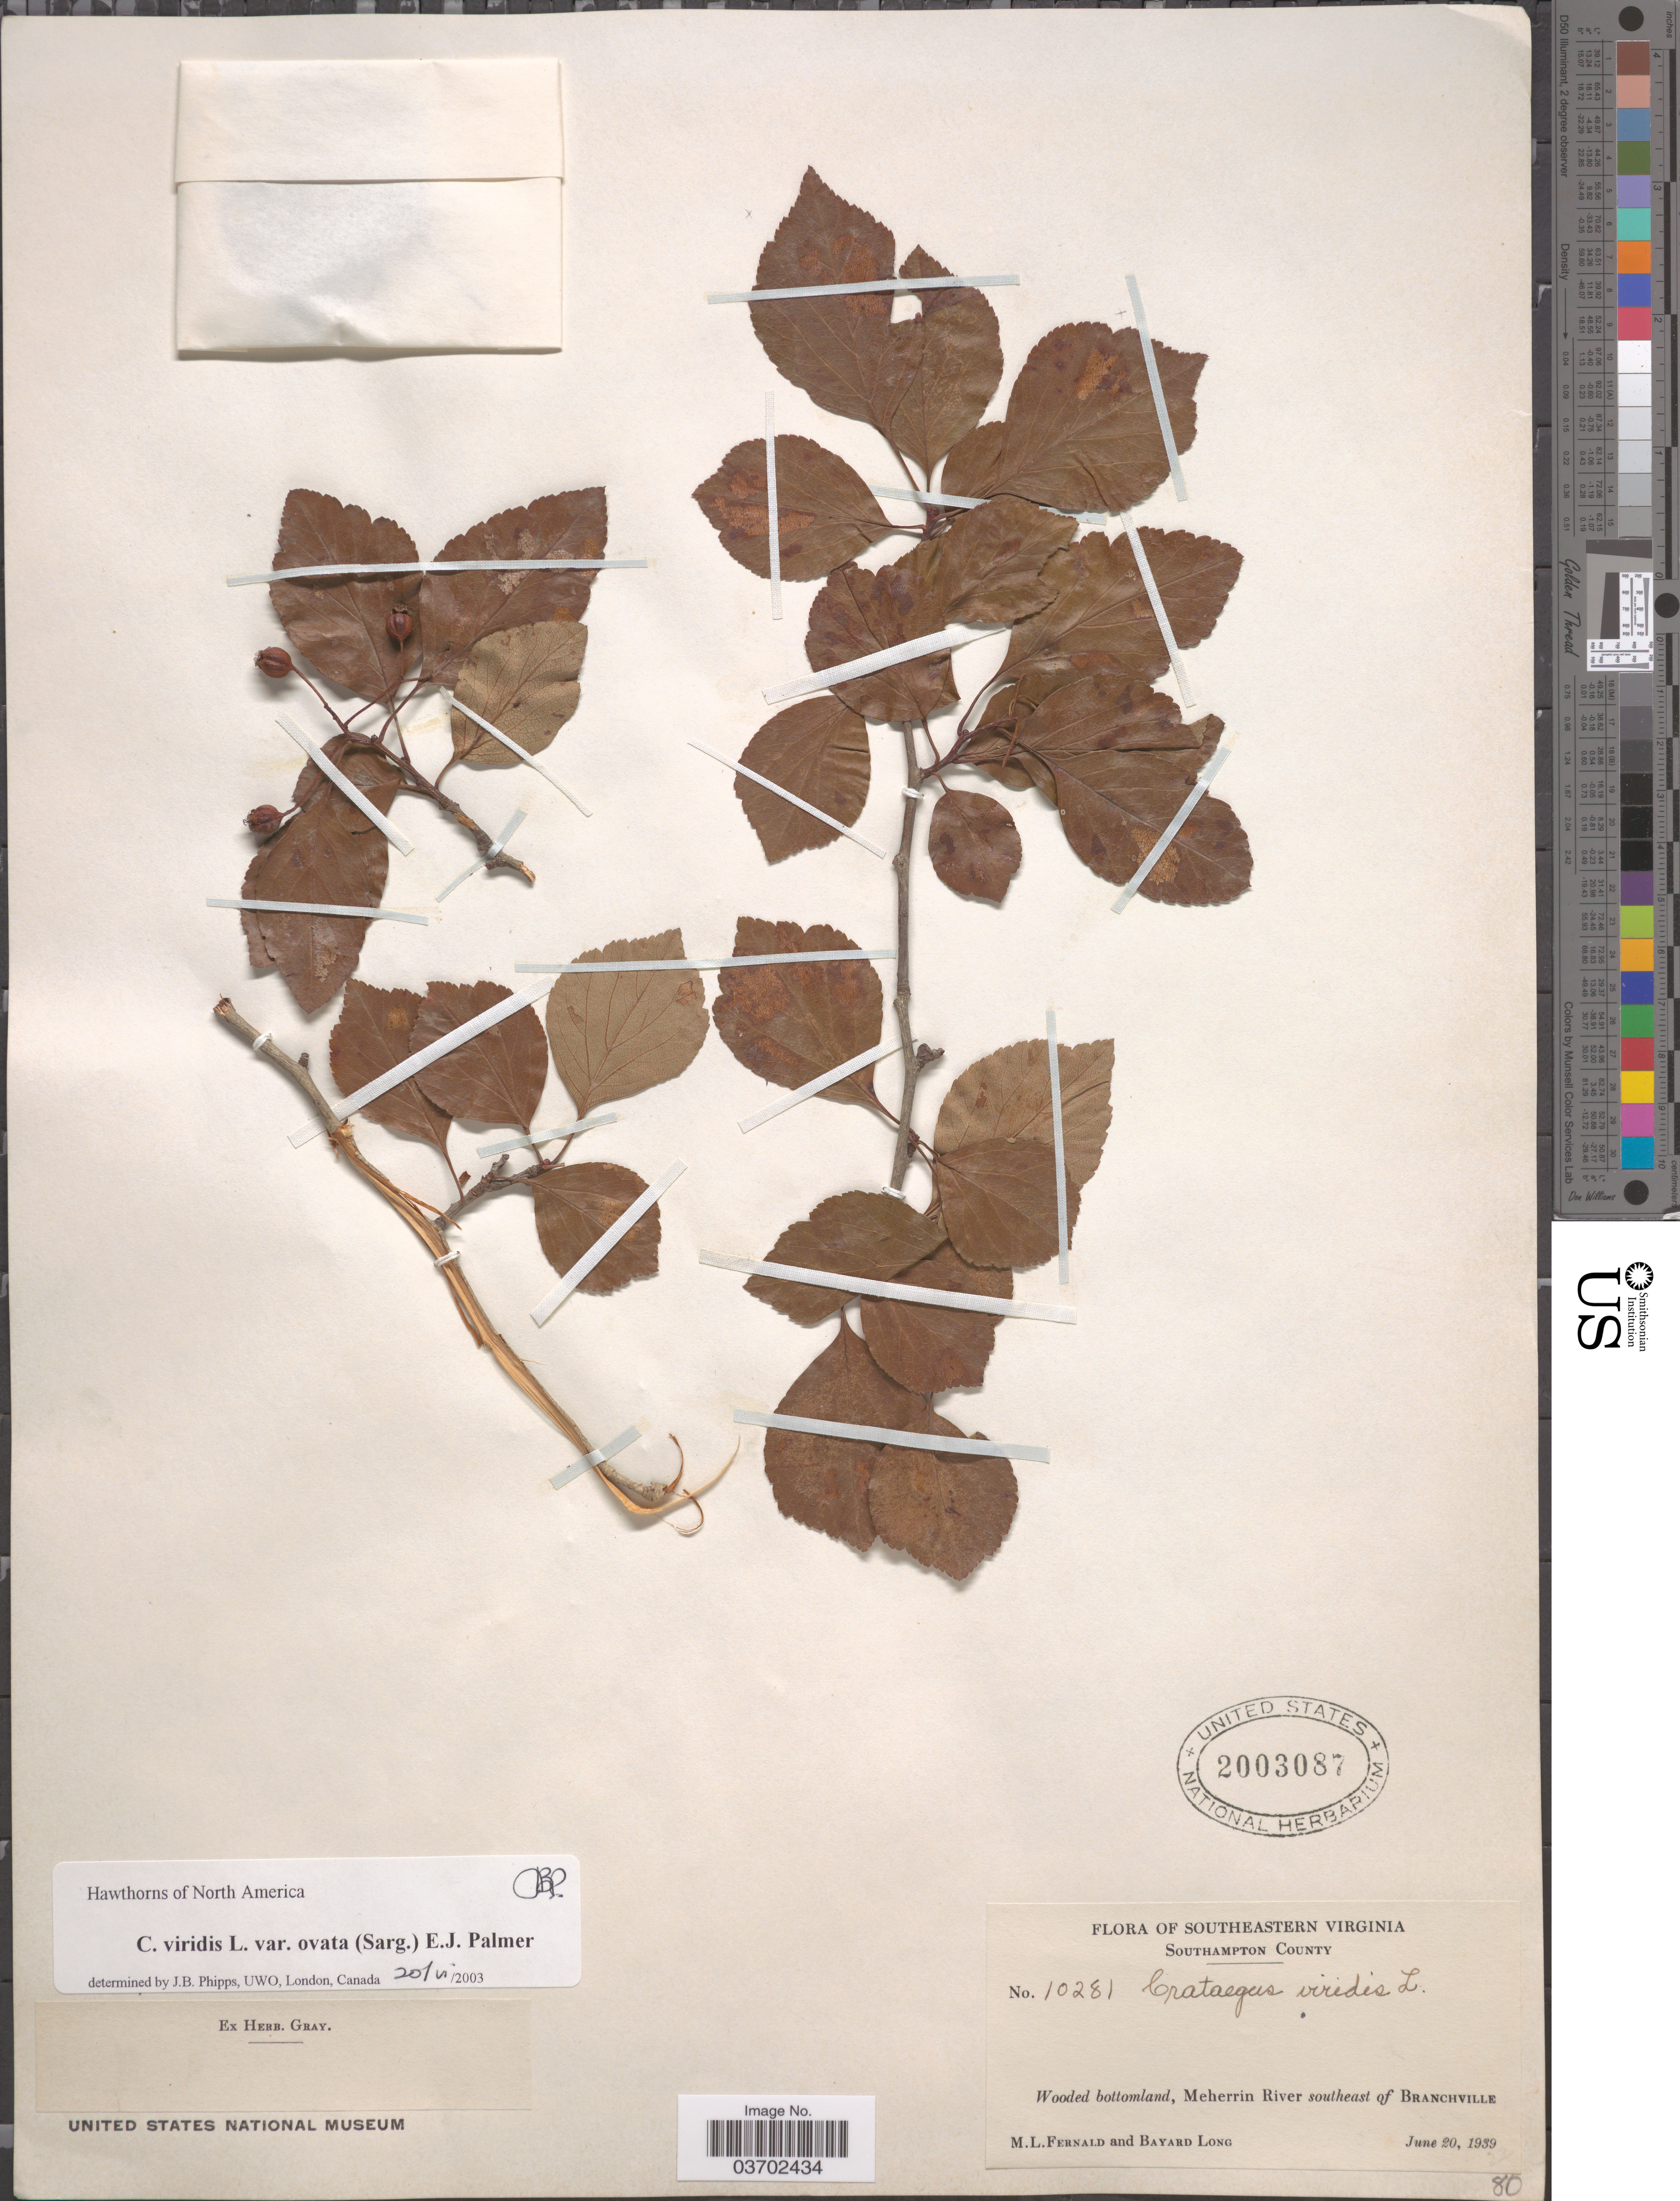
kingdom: Plantae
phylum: Tracheophyta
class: Magnoliopsida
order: Rosales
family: Rosaceae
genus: Crataegus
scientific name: Crataegus viridis var. ovata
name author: (Sarg.) E.J. Palmer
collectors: M. L. Fernald & B. Long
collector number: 10281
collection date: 1939-06-20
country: United States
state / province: Virginia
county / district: Southampton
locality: Southeastern Virginia. Southampton County. Wooded bottomland, Meherrin River southeast of Branchville.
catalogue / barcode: US 2003087